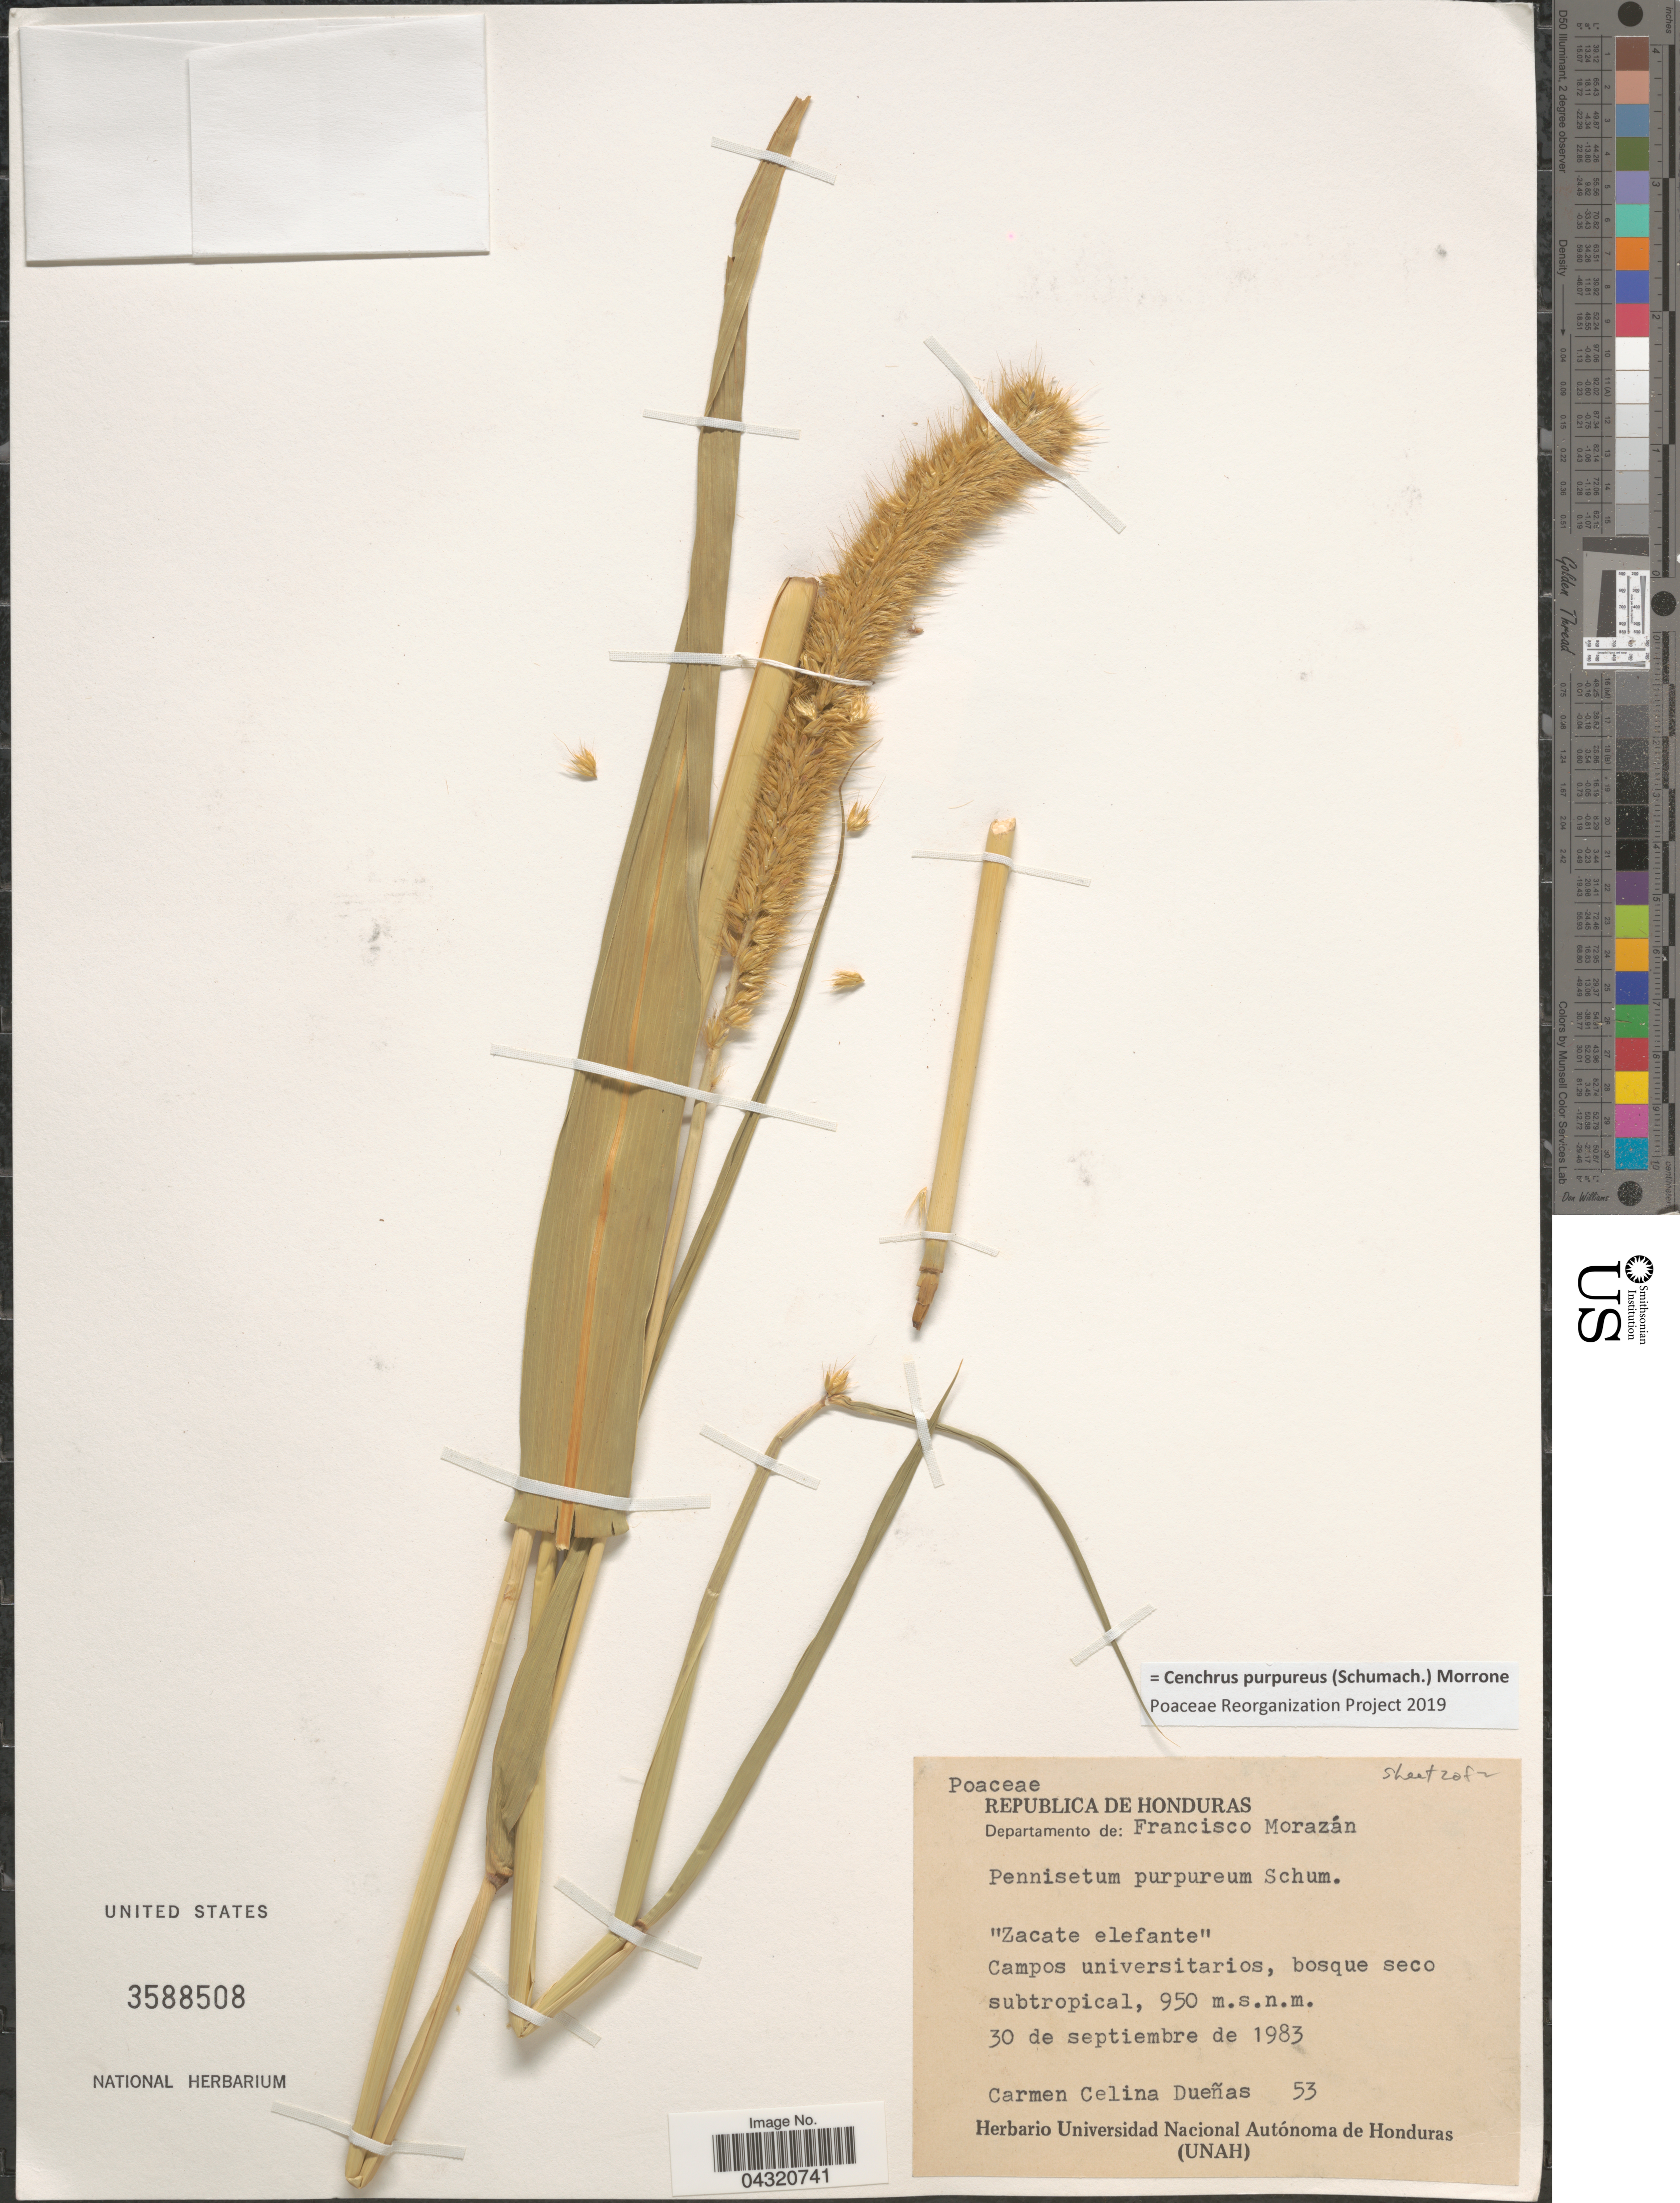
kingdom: Plantae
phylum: Tracheophyta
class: Liliopsida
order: Poales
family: Poaceae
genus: Cenchrus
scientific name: Cenchrus purpureus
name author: (Schumach.) Morrone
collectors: C. Dueñas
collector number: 53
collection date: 1983-09-30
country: Honduras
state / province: Fco. Morazán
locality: Departamento de: Francisco Morazán.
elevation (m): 950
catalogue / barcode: US 3588508